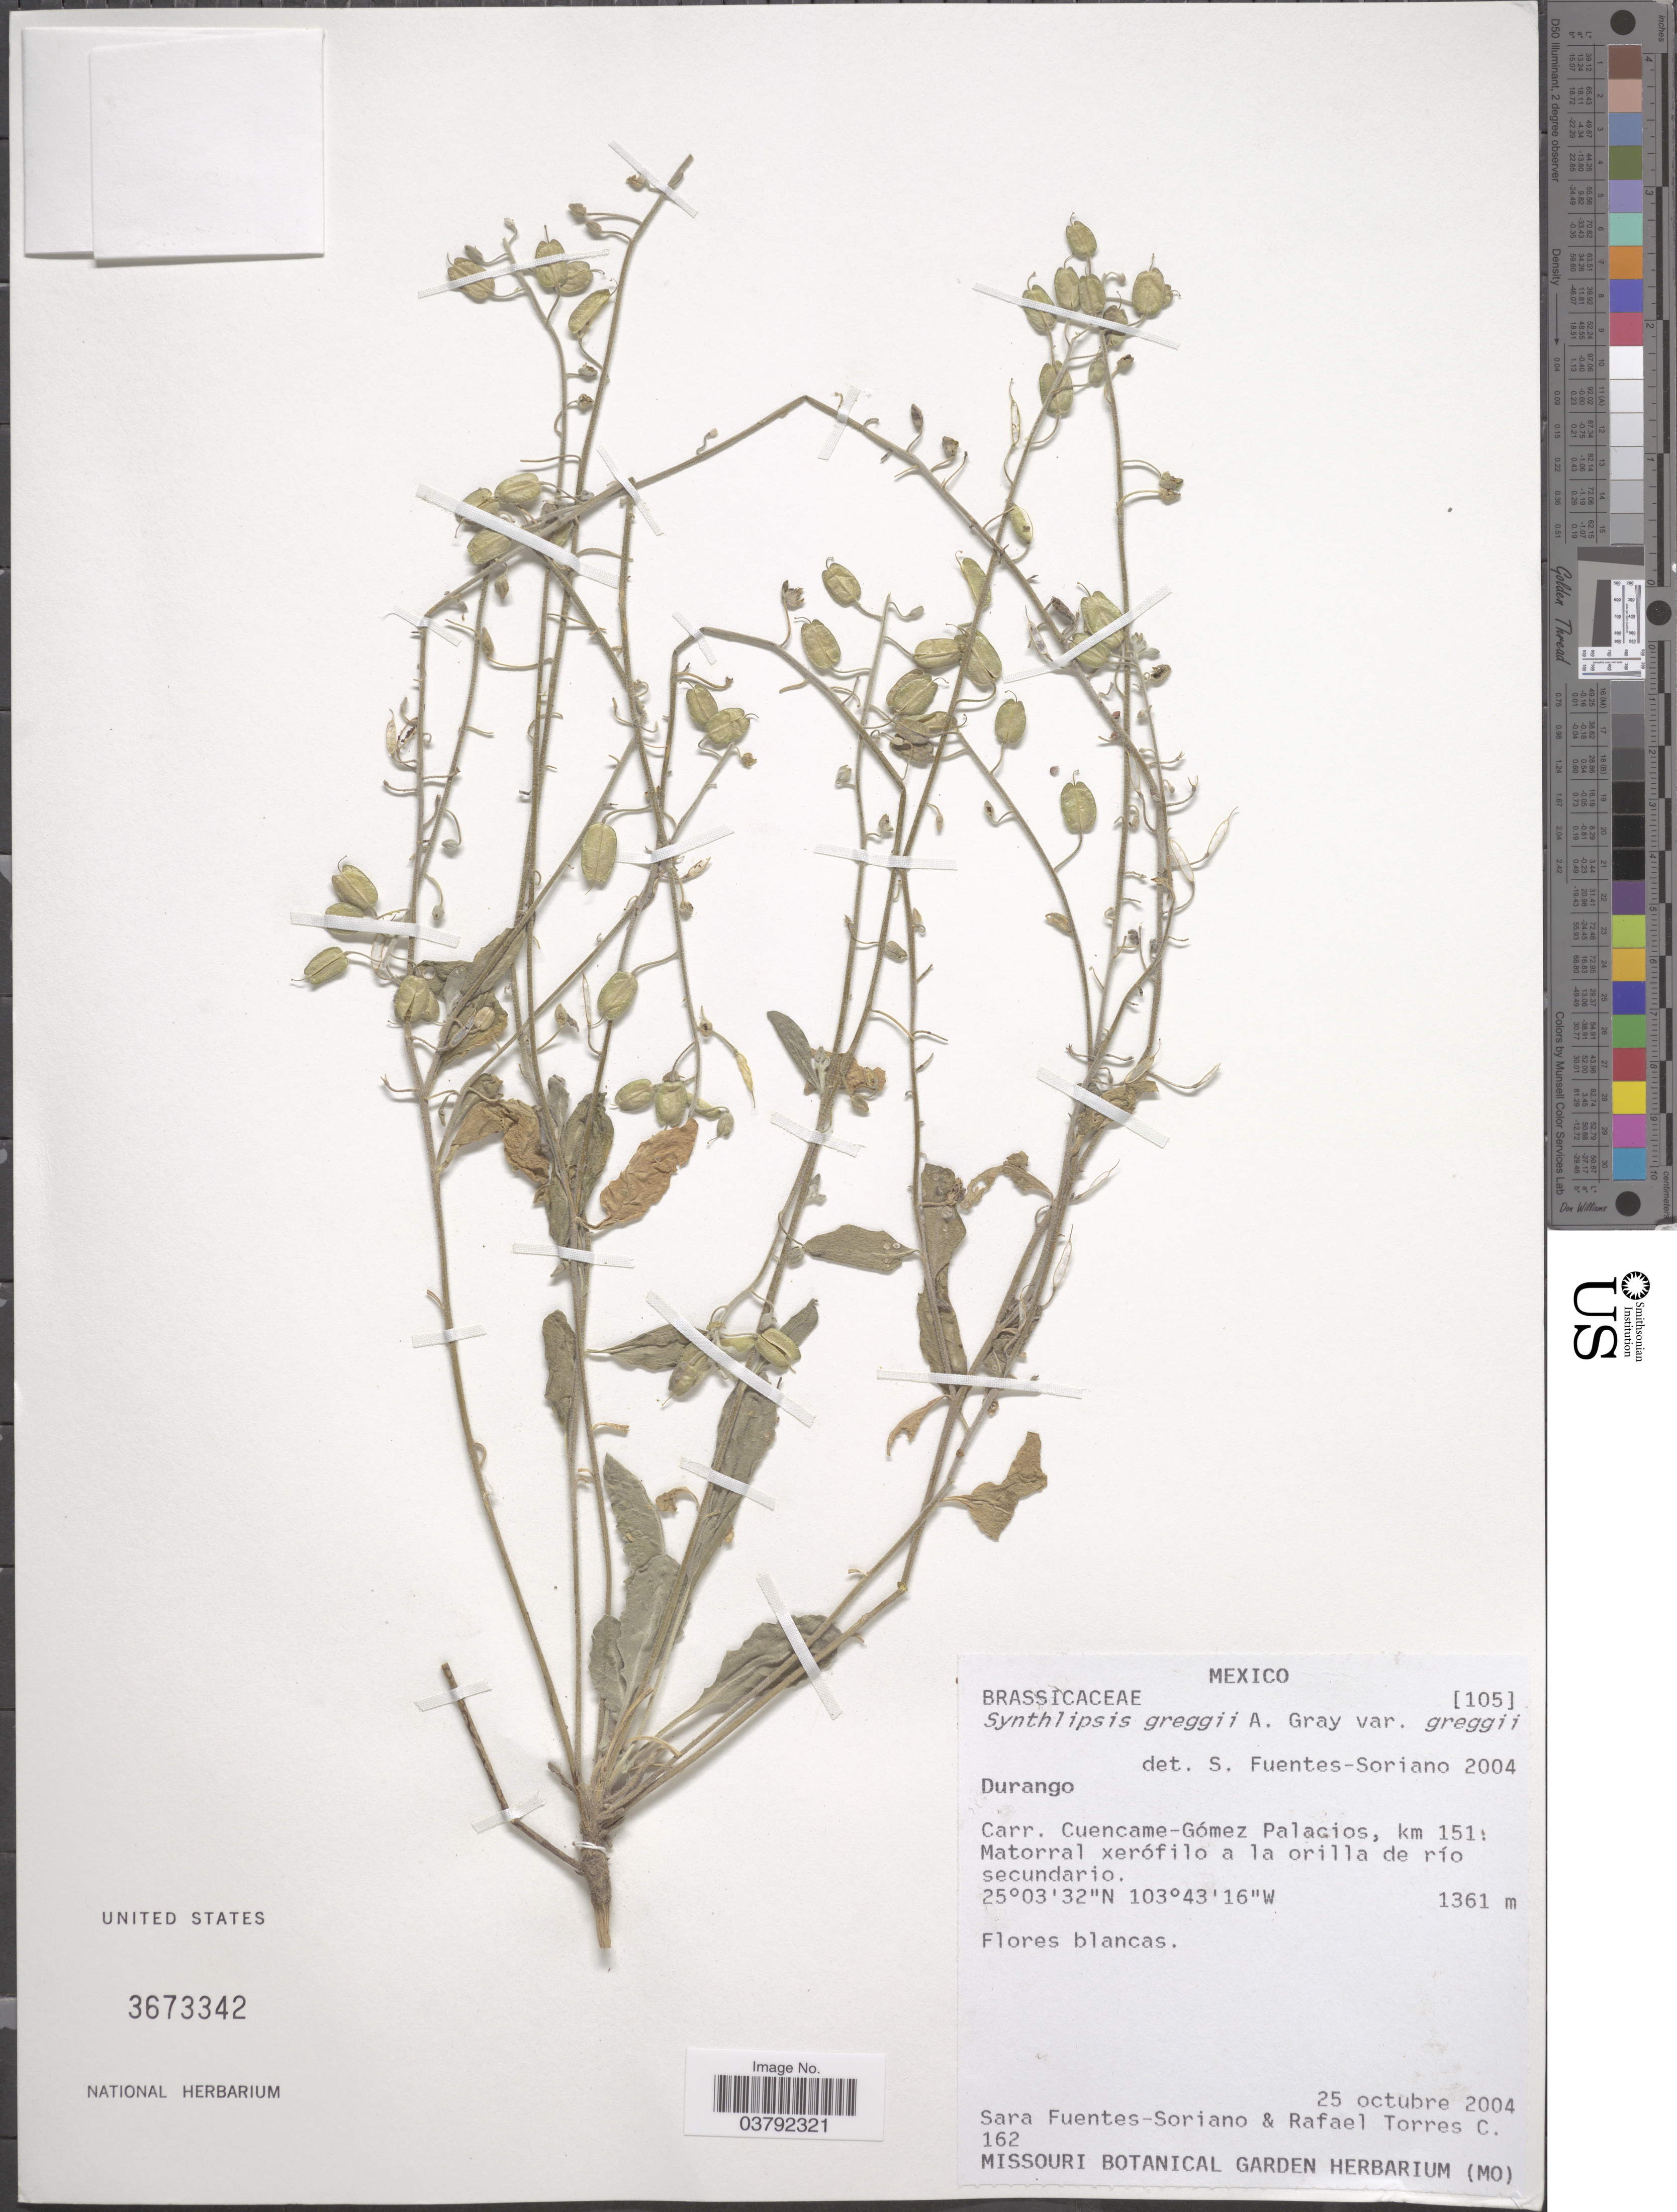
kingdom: Plantae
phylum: Tracheophyta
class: Magnoliopsida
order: Brassicales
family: Brassicaceae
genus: Synthlipsis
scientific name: Synthlipsis greggii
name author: A. Gray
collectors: S. Fuentes-Soriano & R. Torres C.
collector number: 162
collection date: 2004-10-25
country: Mexico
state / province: Durango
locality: Carr. Cuencame-Gómez Palacios, km 151: Matorral xerófilo a la orilla de río secundario.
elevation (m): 1361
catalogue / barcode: US 3673342